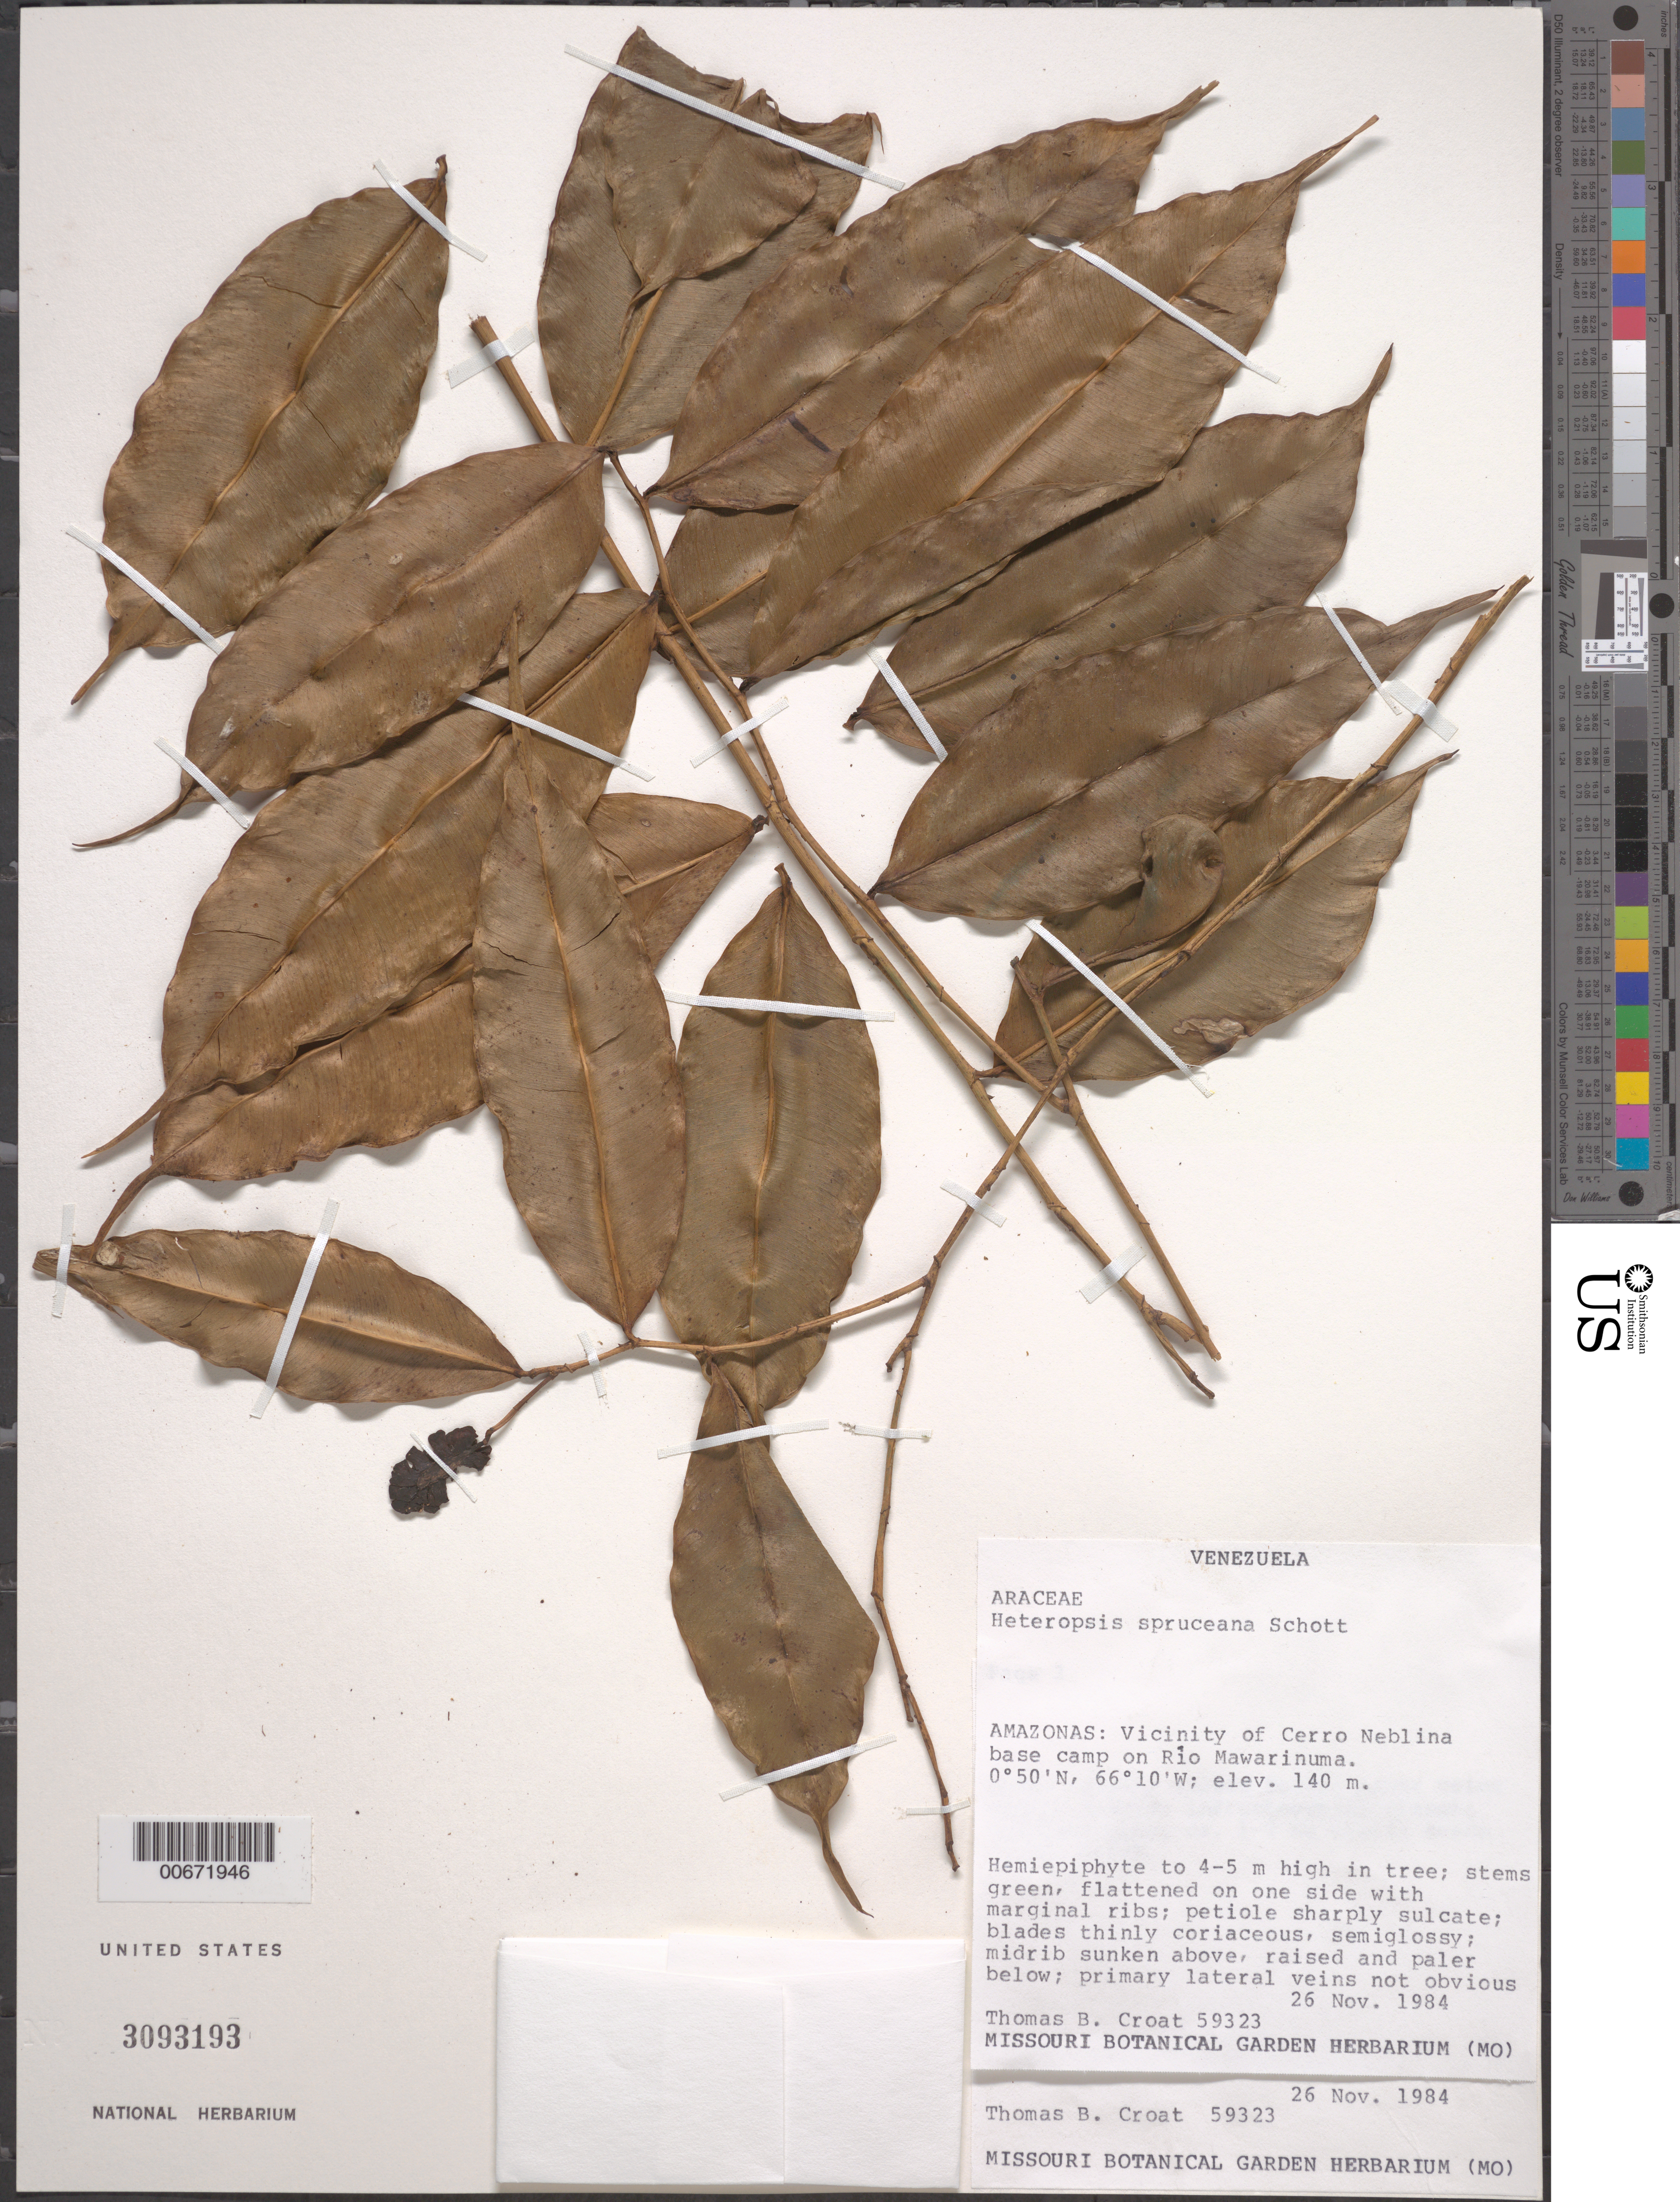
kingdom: Plantae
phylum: Tracheophyta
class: Liliopsida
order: Alismatales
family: Araceae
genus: Heteropsis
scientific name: Heteropsis spruceana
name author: Schott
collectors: T. B. Croat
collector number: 59323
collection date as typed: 26-Nov-84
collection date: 1984-11-26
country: Venezuela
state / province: Amazonas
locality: Cerro Neblina, vic.; base camp on Río Mawarinuma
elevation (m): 140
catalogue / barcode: US 3093193